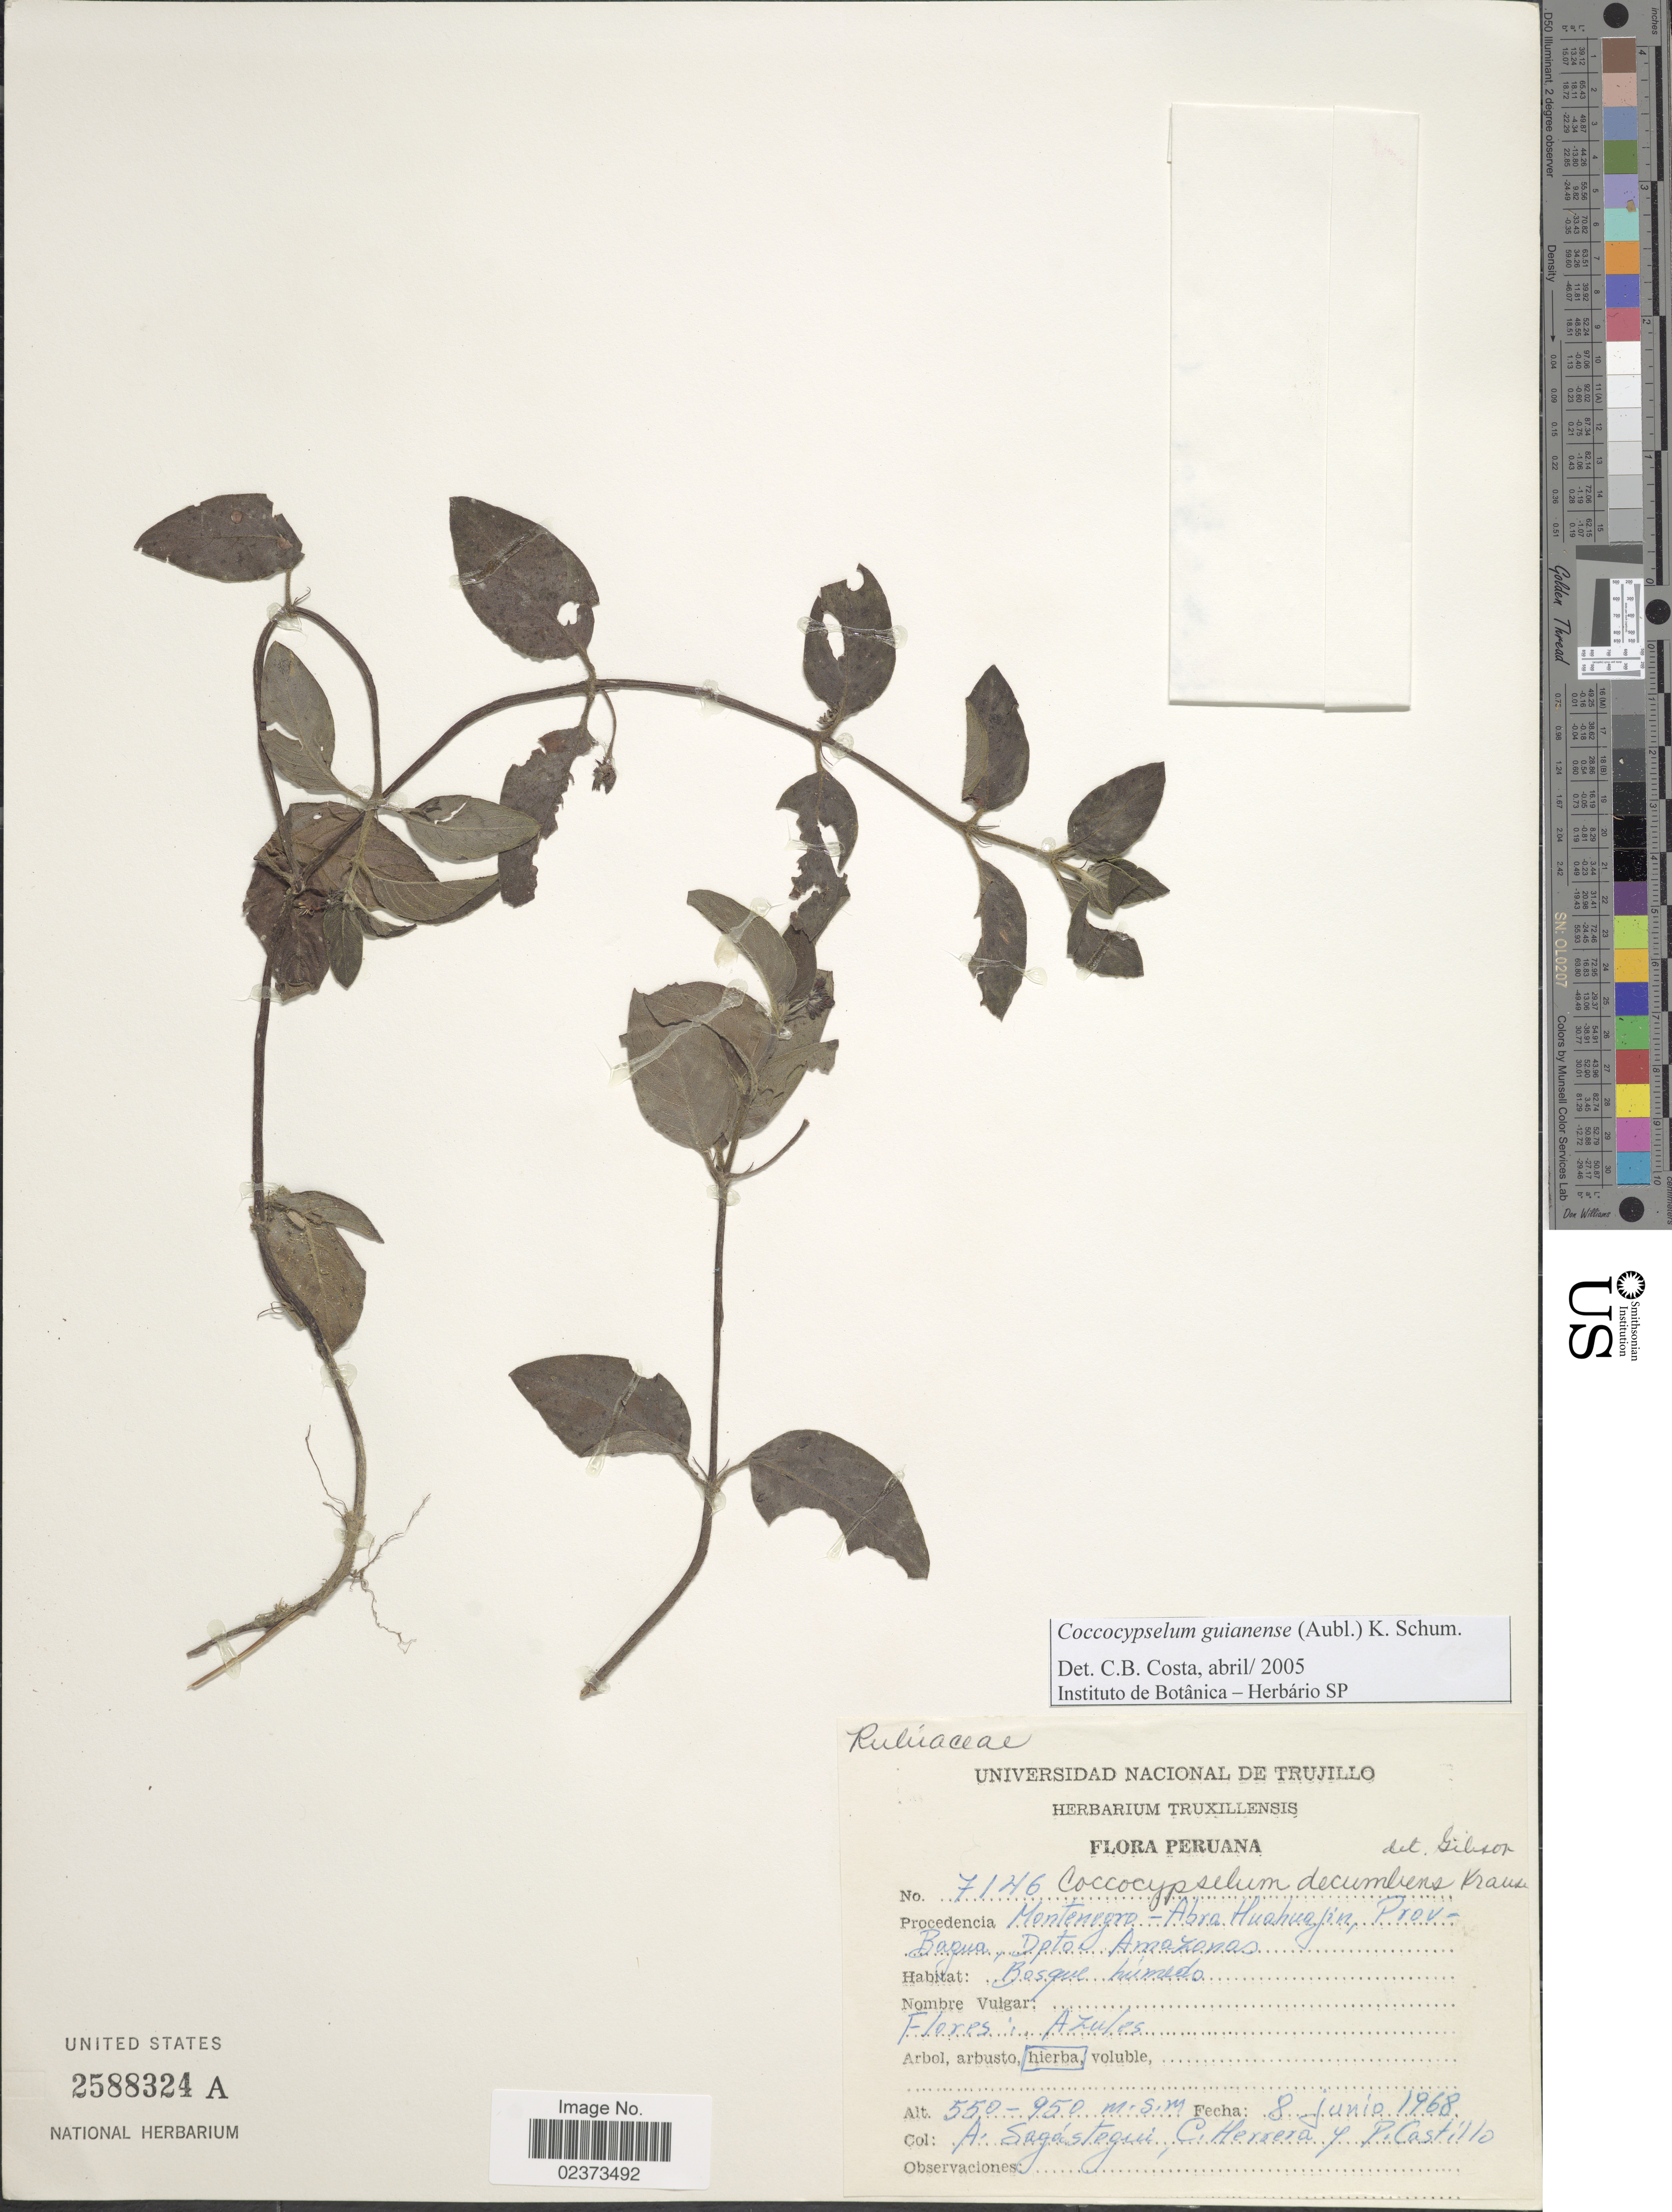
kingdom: Plantae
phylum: Tracheophyta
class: Magnoliopsida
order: Gentianales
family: Rubiaceae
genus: Coccocypselum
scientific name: Coccocypselum guianense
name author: (Aubl.) K. Schum.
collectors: A. Sagástegui A., C. Herrera & P. Castillo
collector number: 7146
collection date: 1968-06-08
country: Peru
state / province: Amazonas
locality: Montenegro - Abra Huahuajin, Prov. Bagua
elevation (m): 550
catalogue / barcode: US 2588324A